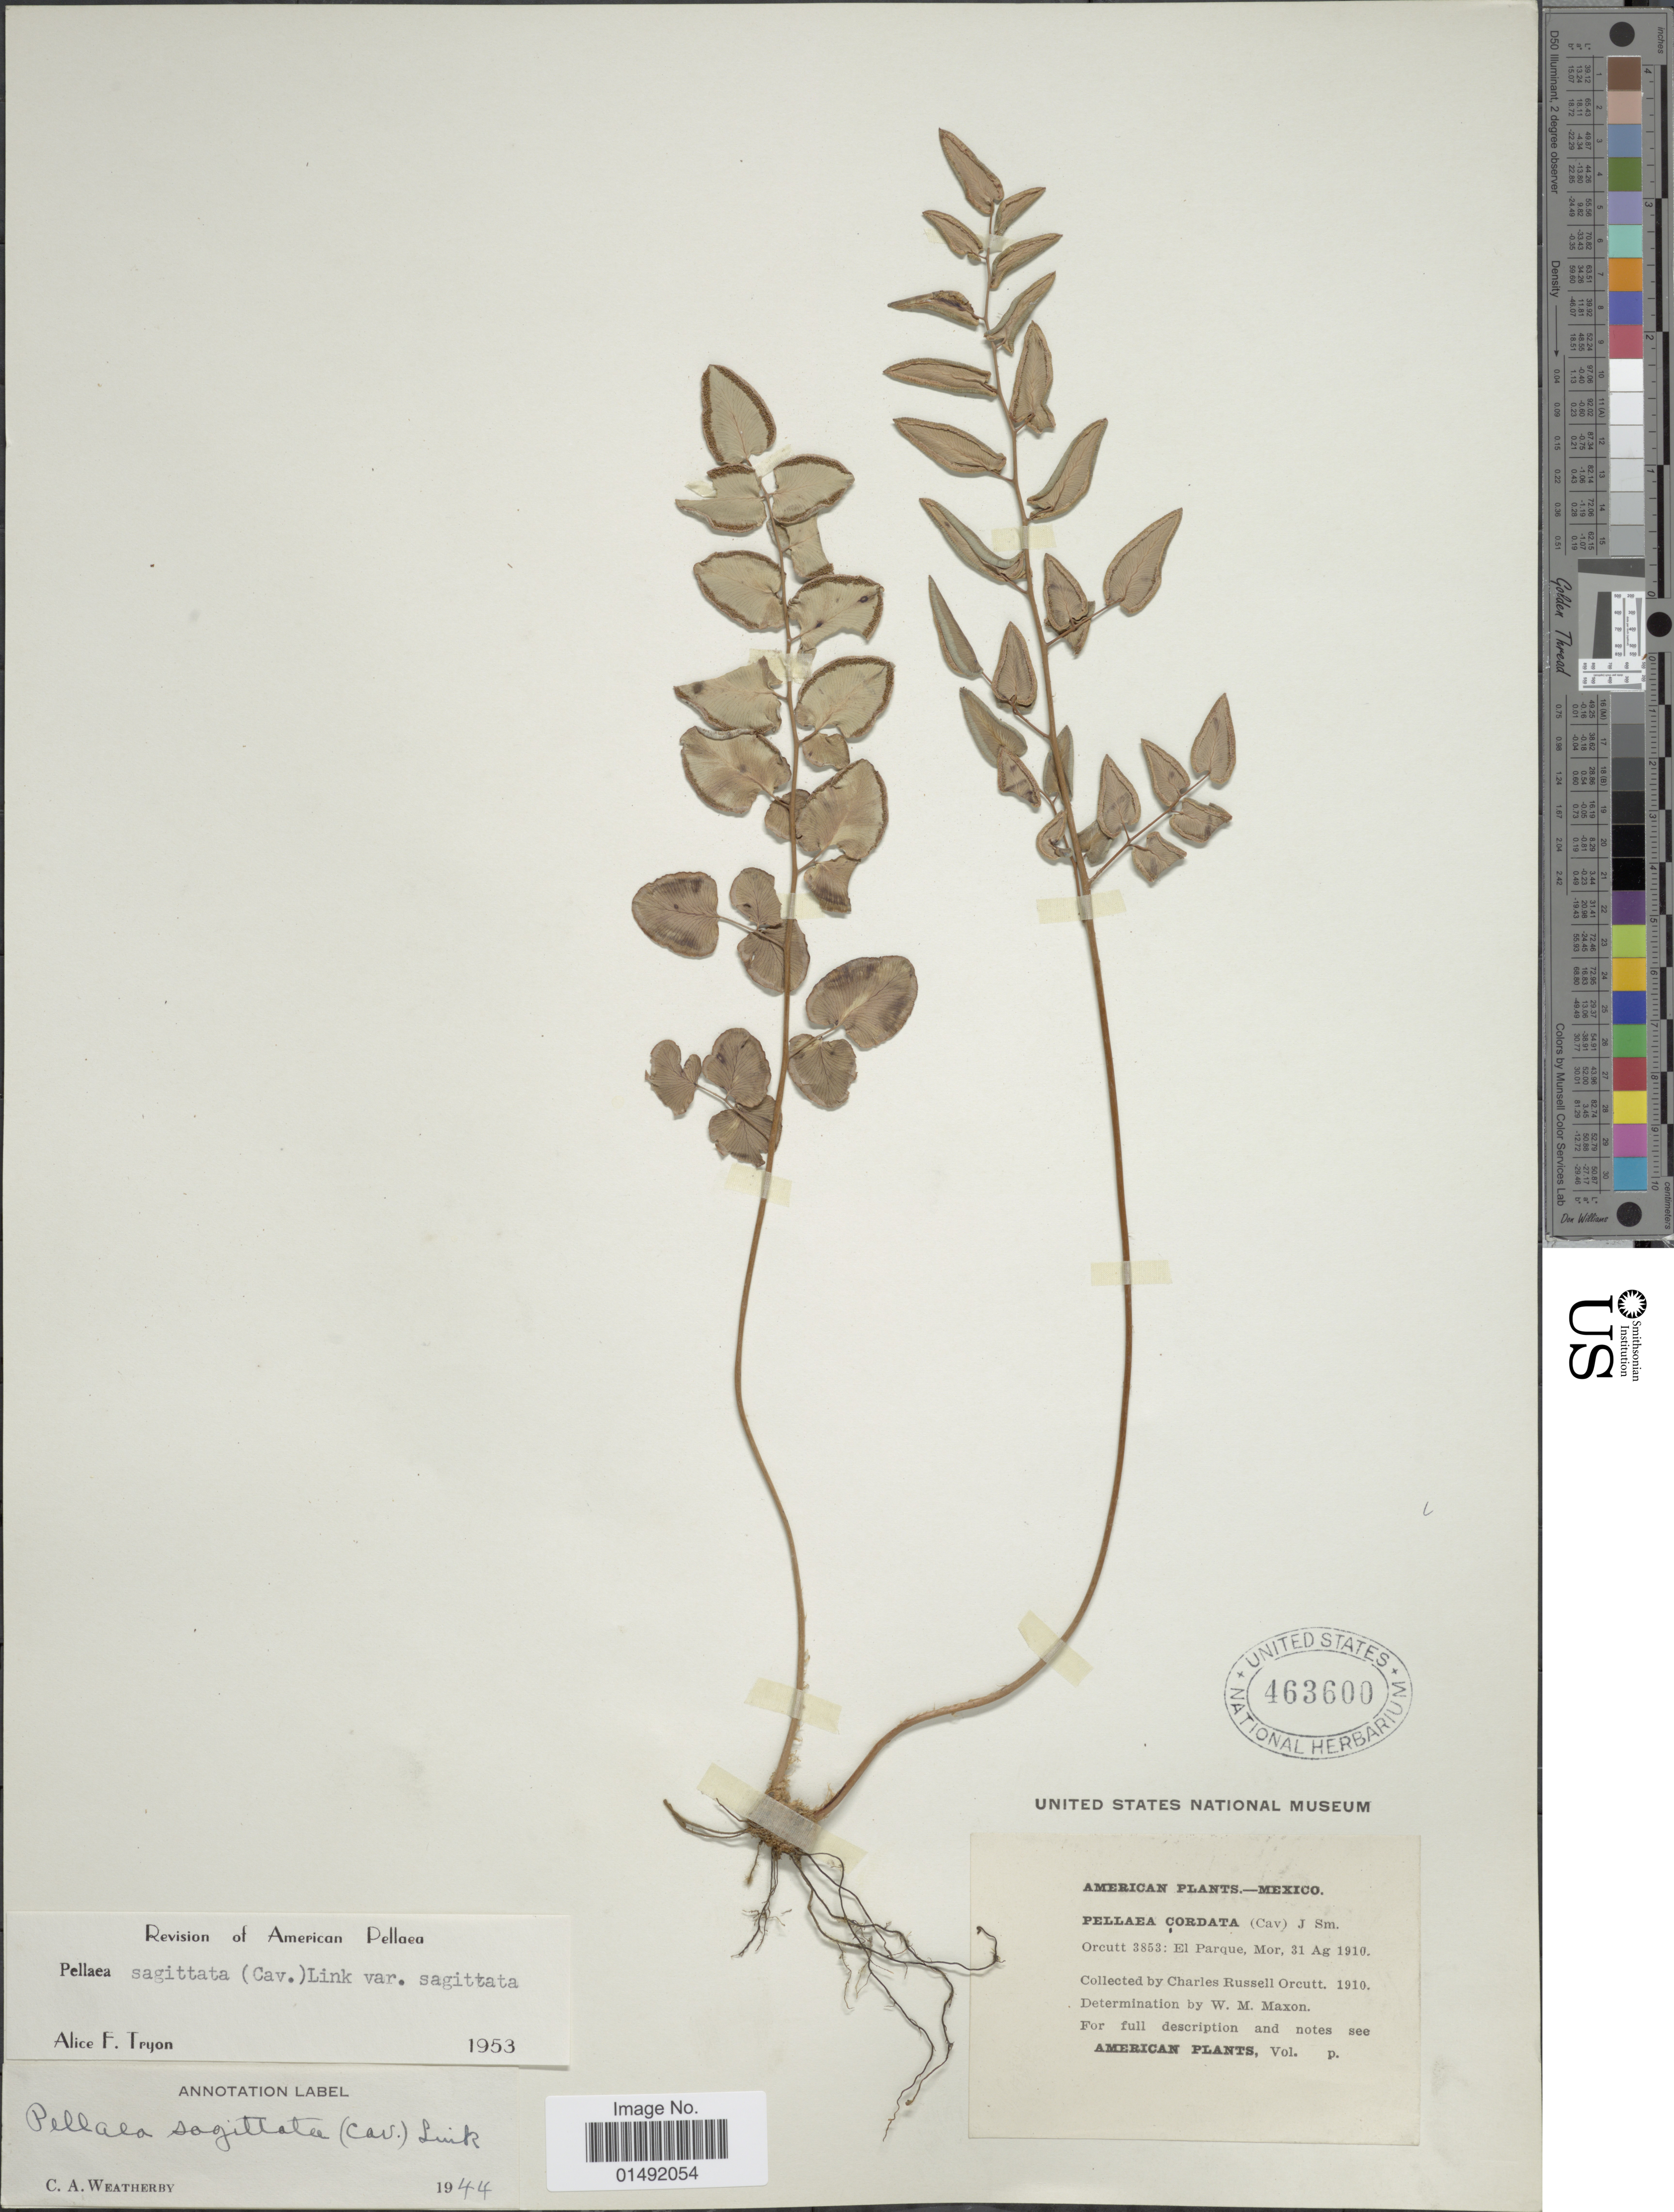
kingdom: Plantae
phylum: Tracheophyta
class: Polypodiopsida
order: Polypodiales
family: Pteridaceae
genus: Pellaea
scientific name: Pellaea sagittata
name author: (Cav.) Link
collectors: C. R. Orcutt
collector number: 3853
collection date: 1910-08-31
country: Mexico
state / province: Morelos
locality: El Parque, Mor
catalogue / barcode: US 463600